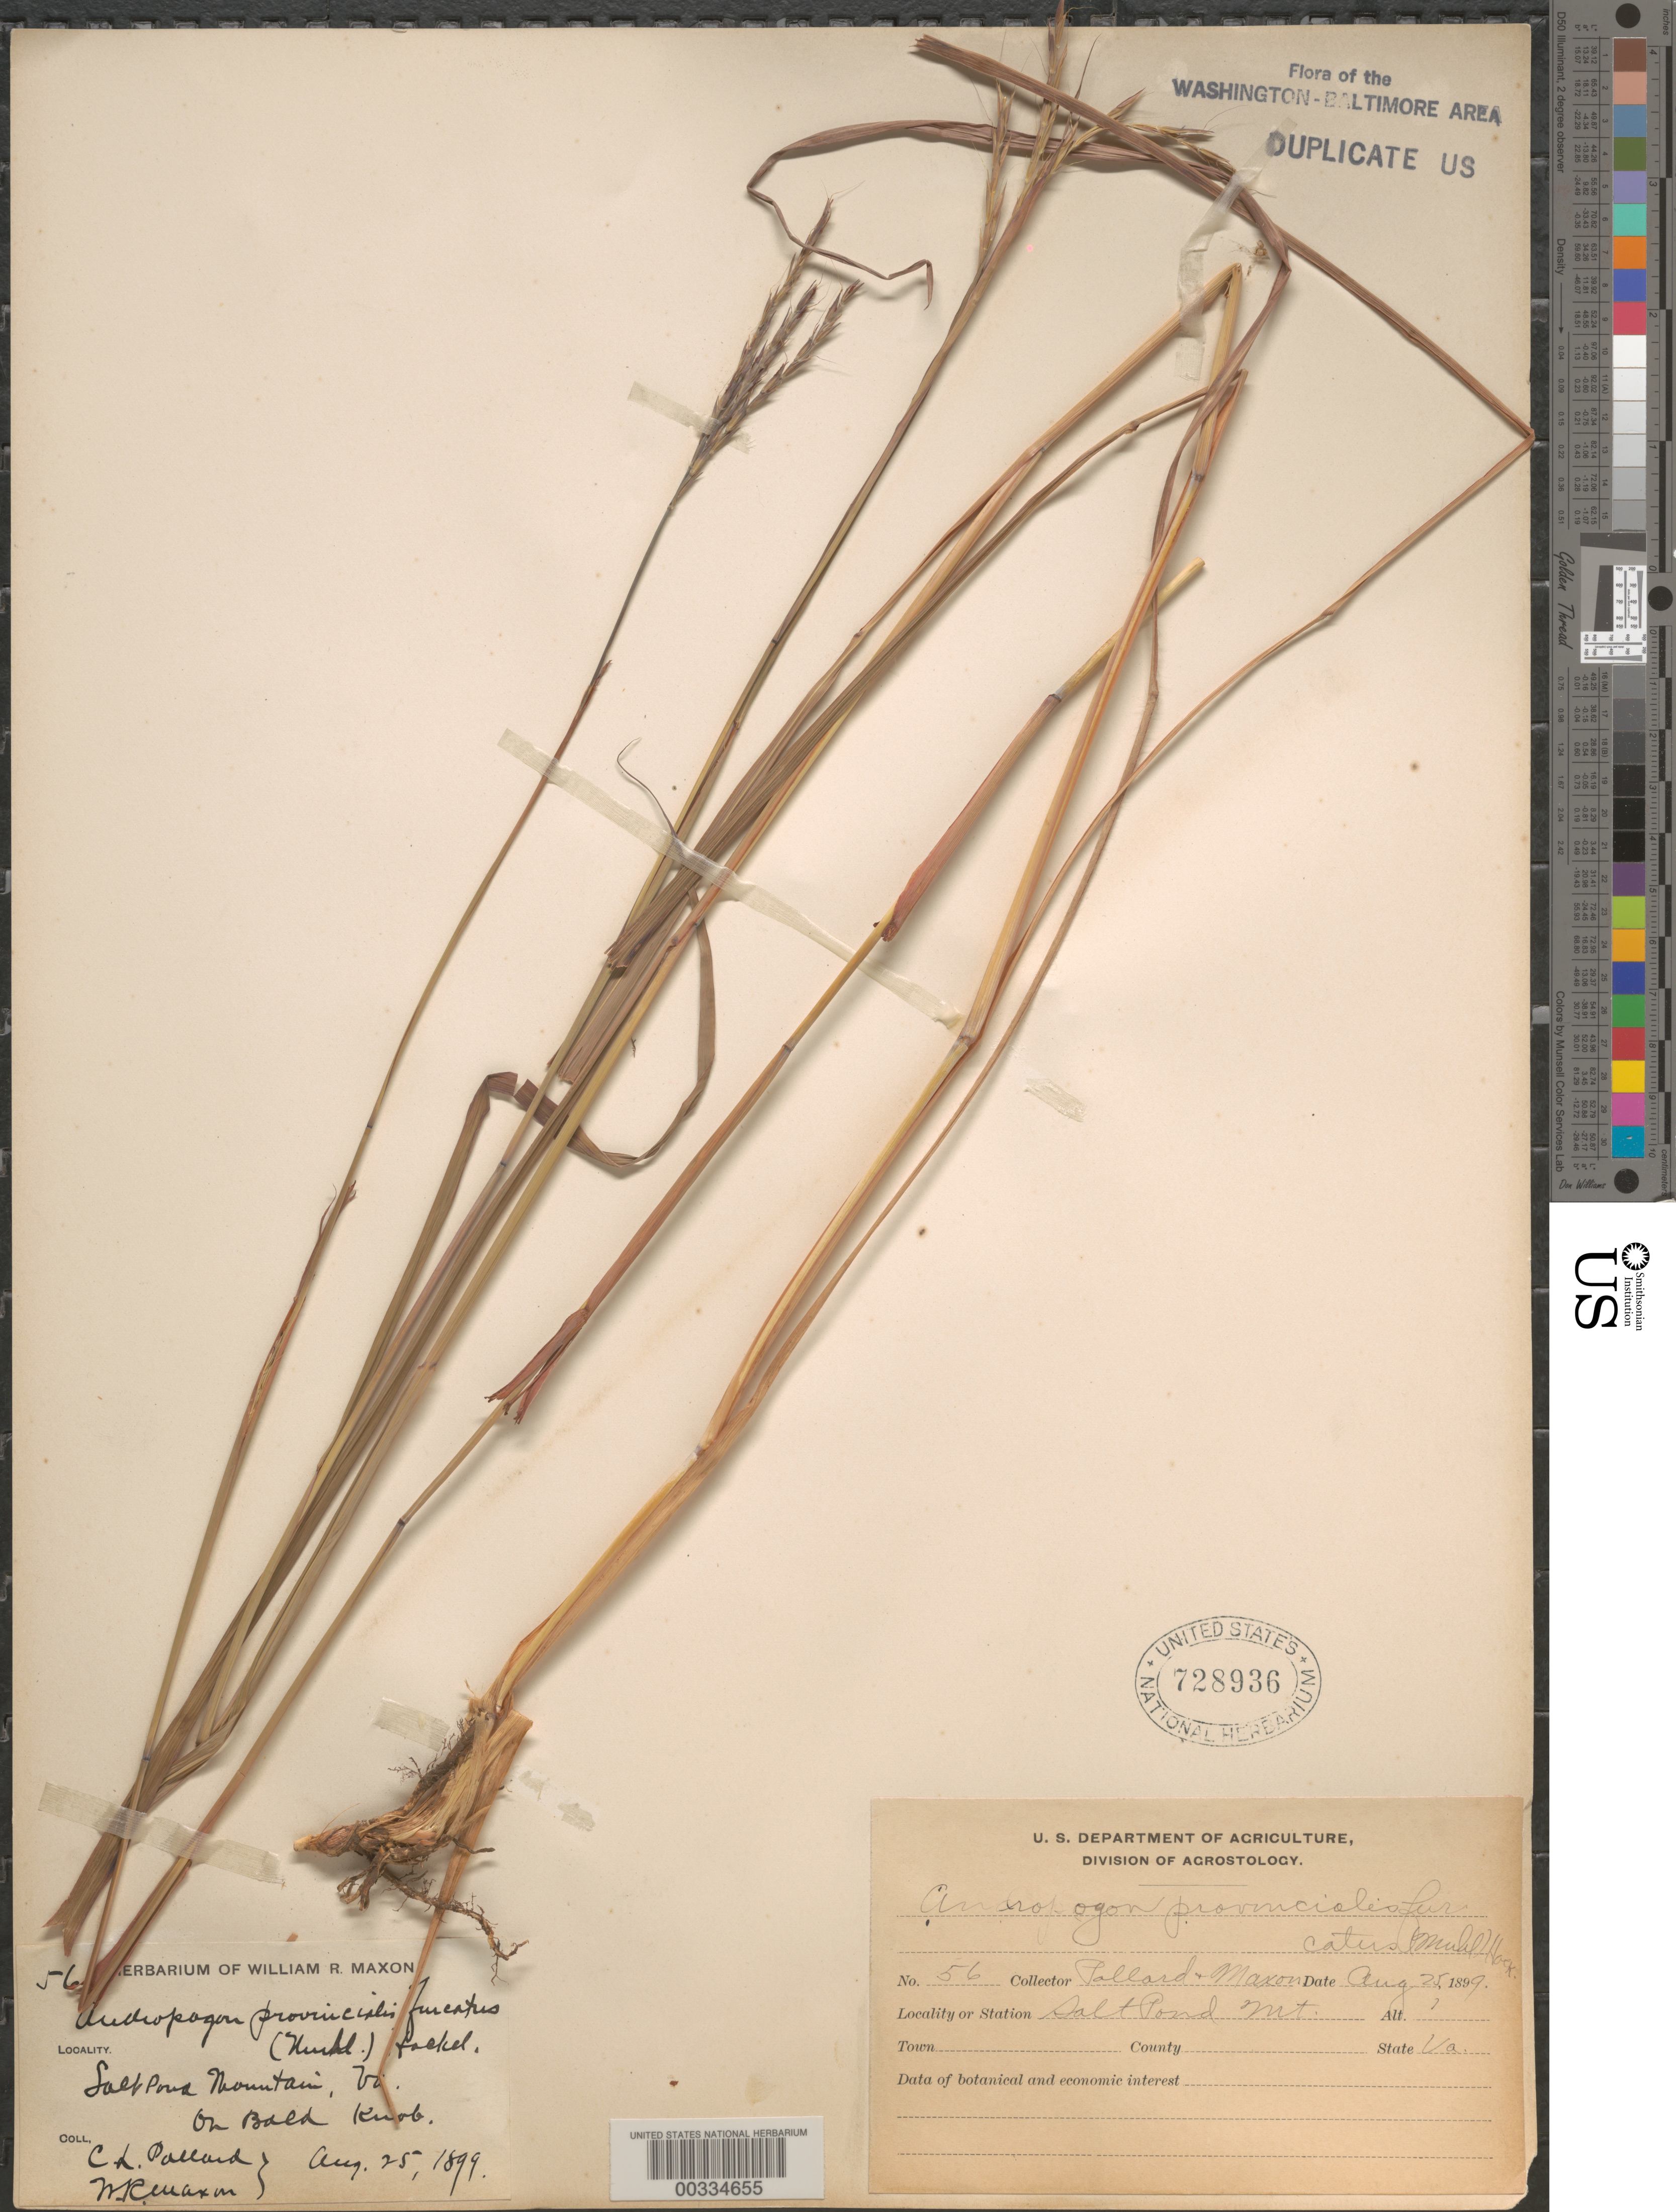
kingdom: Plantae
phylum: Tracheophyta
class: Liliopsida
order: Poales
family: Poaceae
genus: Andropogon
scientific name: Andropogon gerardii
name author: Vitman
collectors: C. L. Pollard & W. R. Maxon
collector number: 56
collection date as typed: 25 Aug 1899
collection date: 1899-08-25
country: United States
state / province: Virginia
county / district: Giles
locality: Salt pond mountain, on bald knob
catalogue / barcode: US 728936